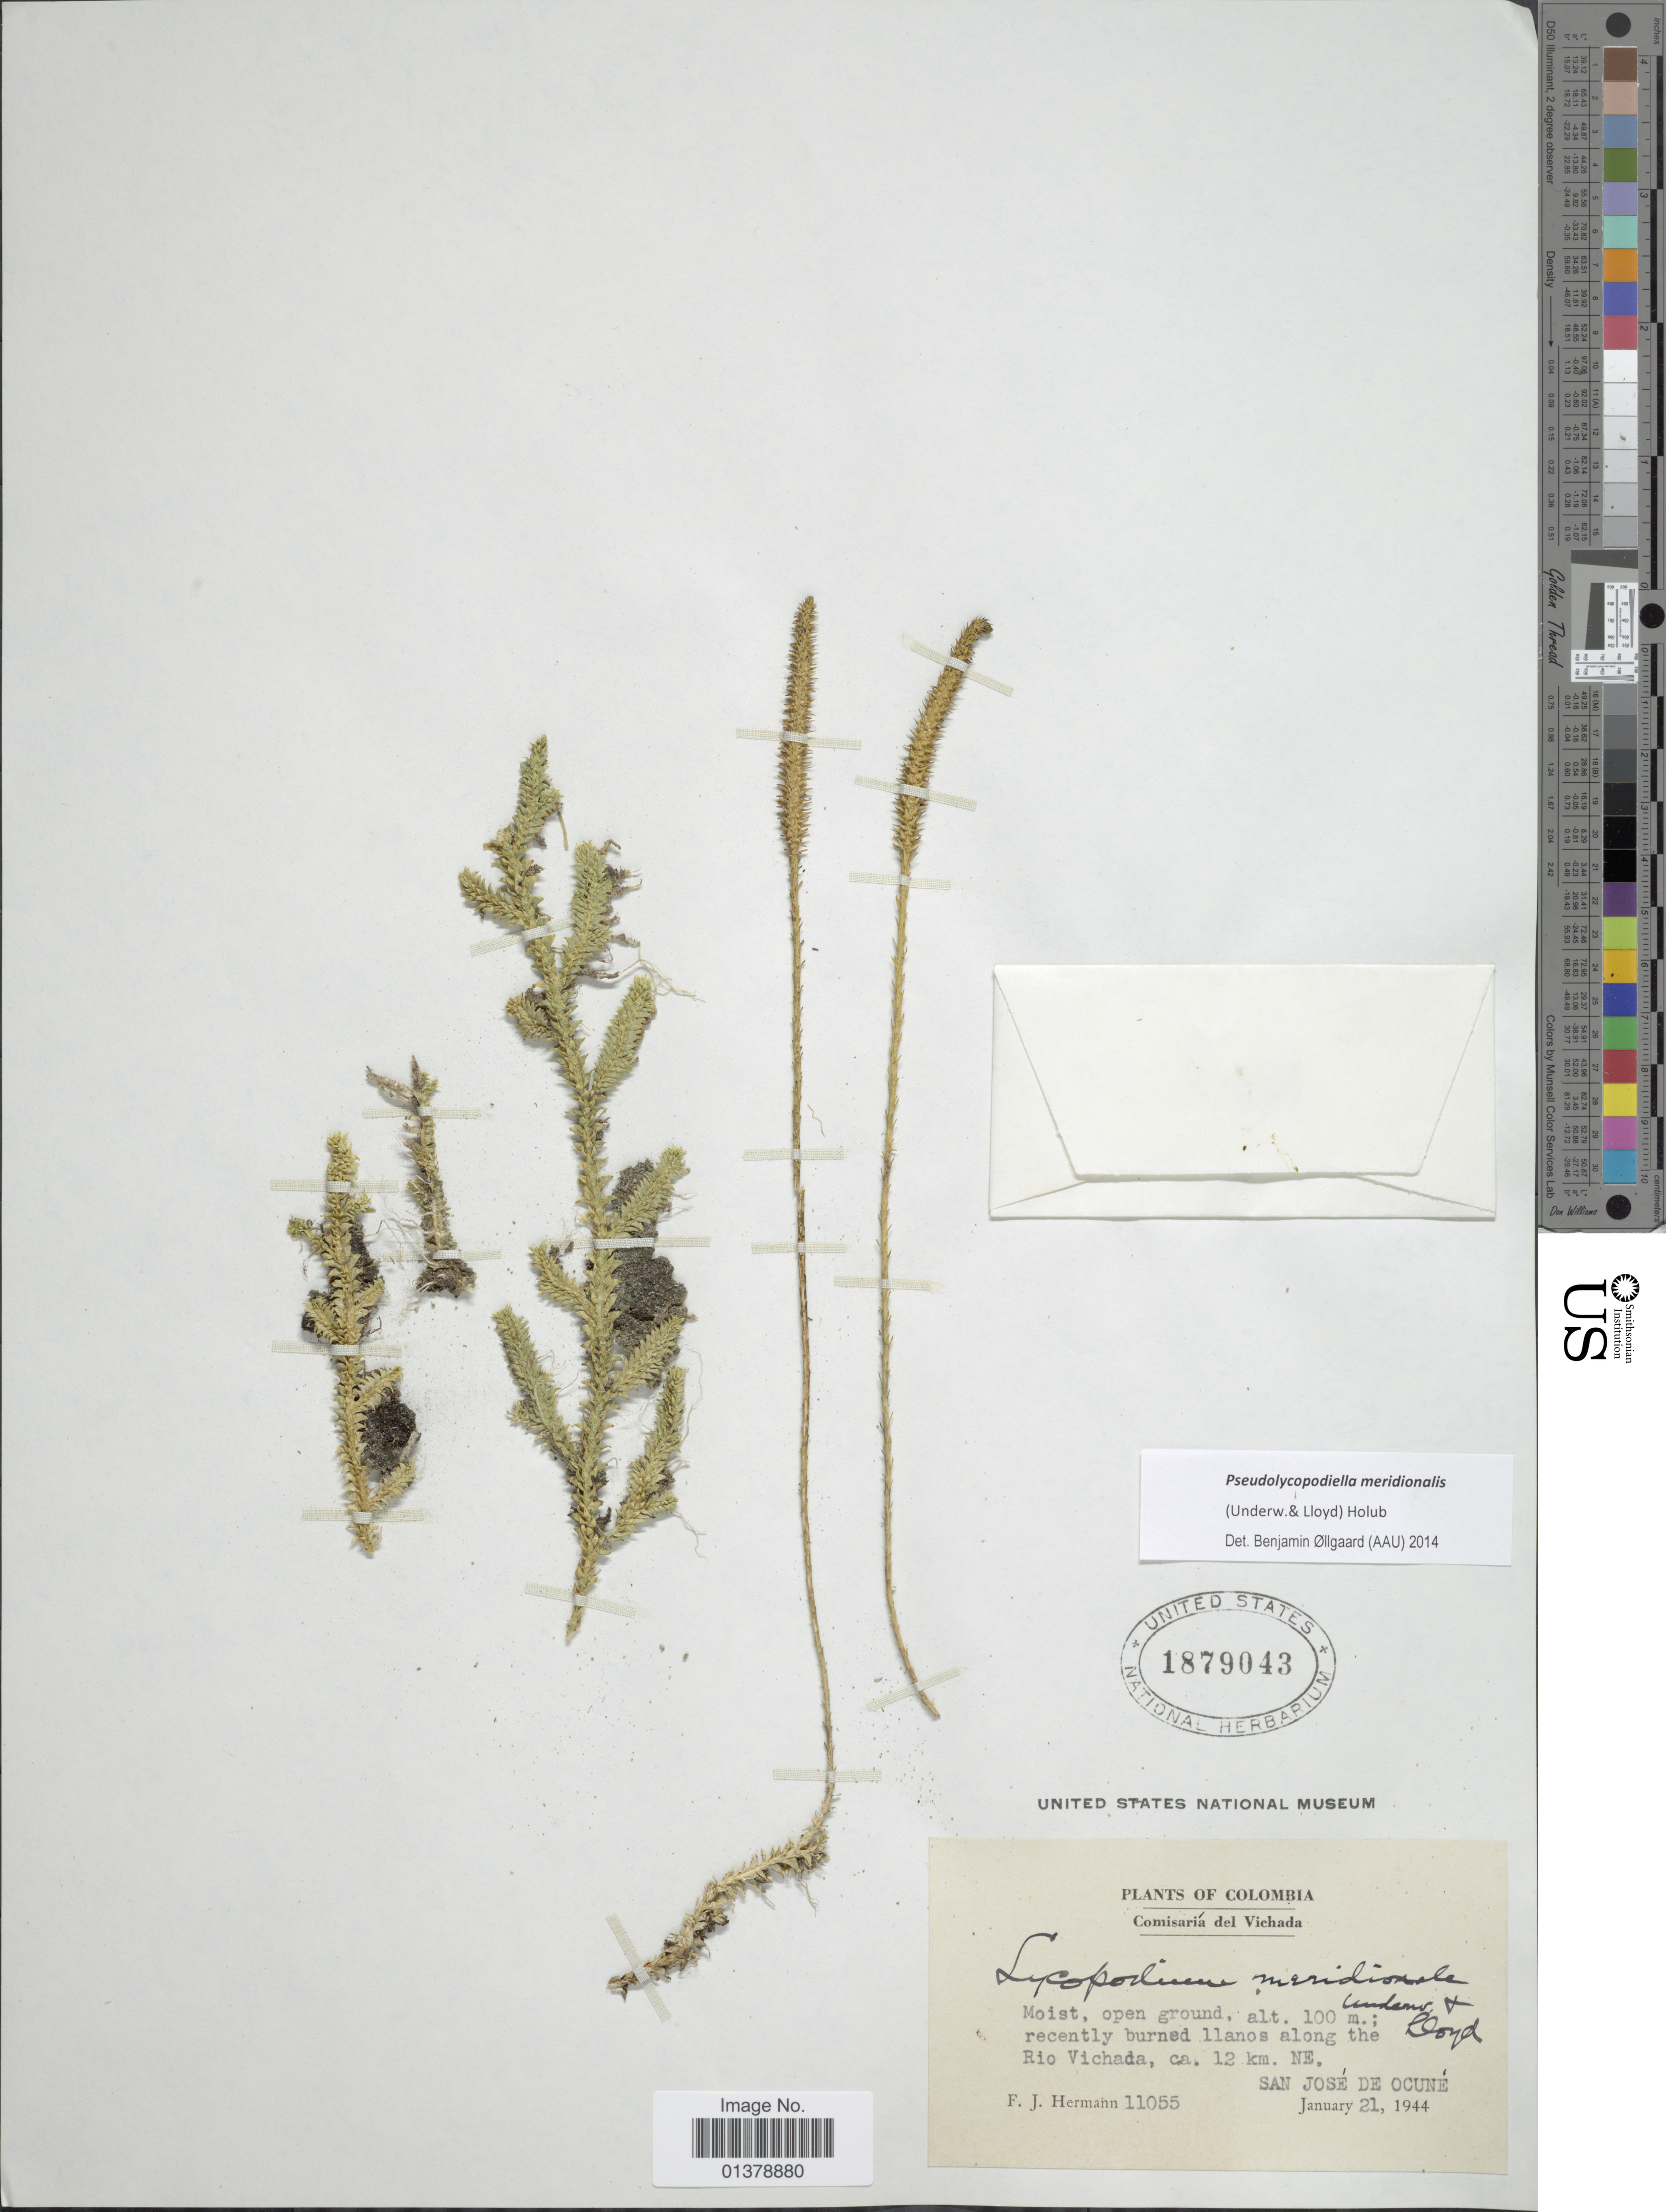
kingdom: Plantae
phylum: Tracheophyta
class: Lycopodiopsida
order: Lycopodiales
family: Lycopodiaceae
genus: Pseudolycopodiella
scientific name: Pseudolycopodiella caroliniana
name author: (L.) Holub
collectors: F. J. Hermann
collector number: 11055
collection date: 1944-01-21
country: Colombia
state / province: Vichada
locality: Rio Vichada, ca. 12km NE San José de Ocuné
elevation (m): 100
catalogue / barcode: US 1879043